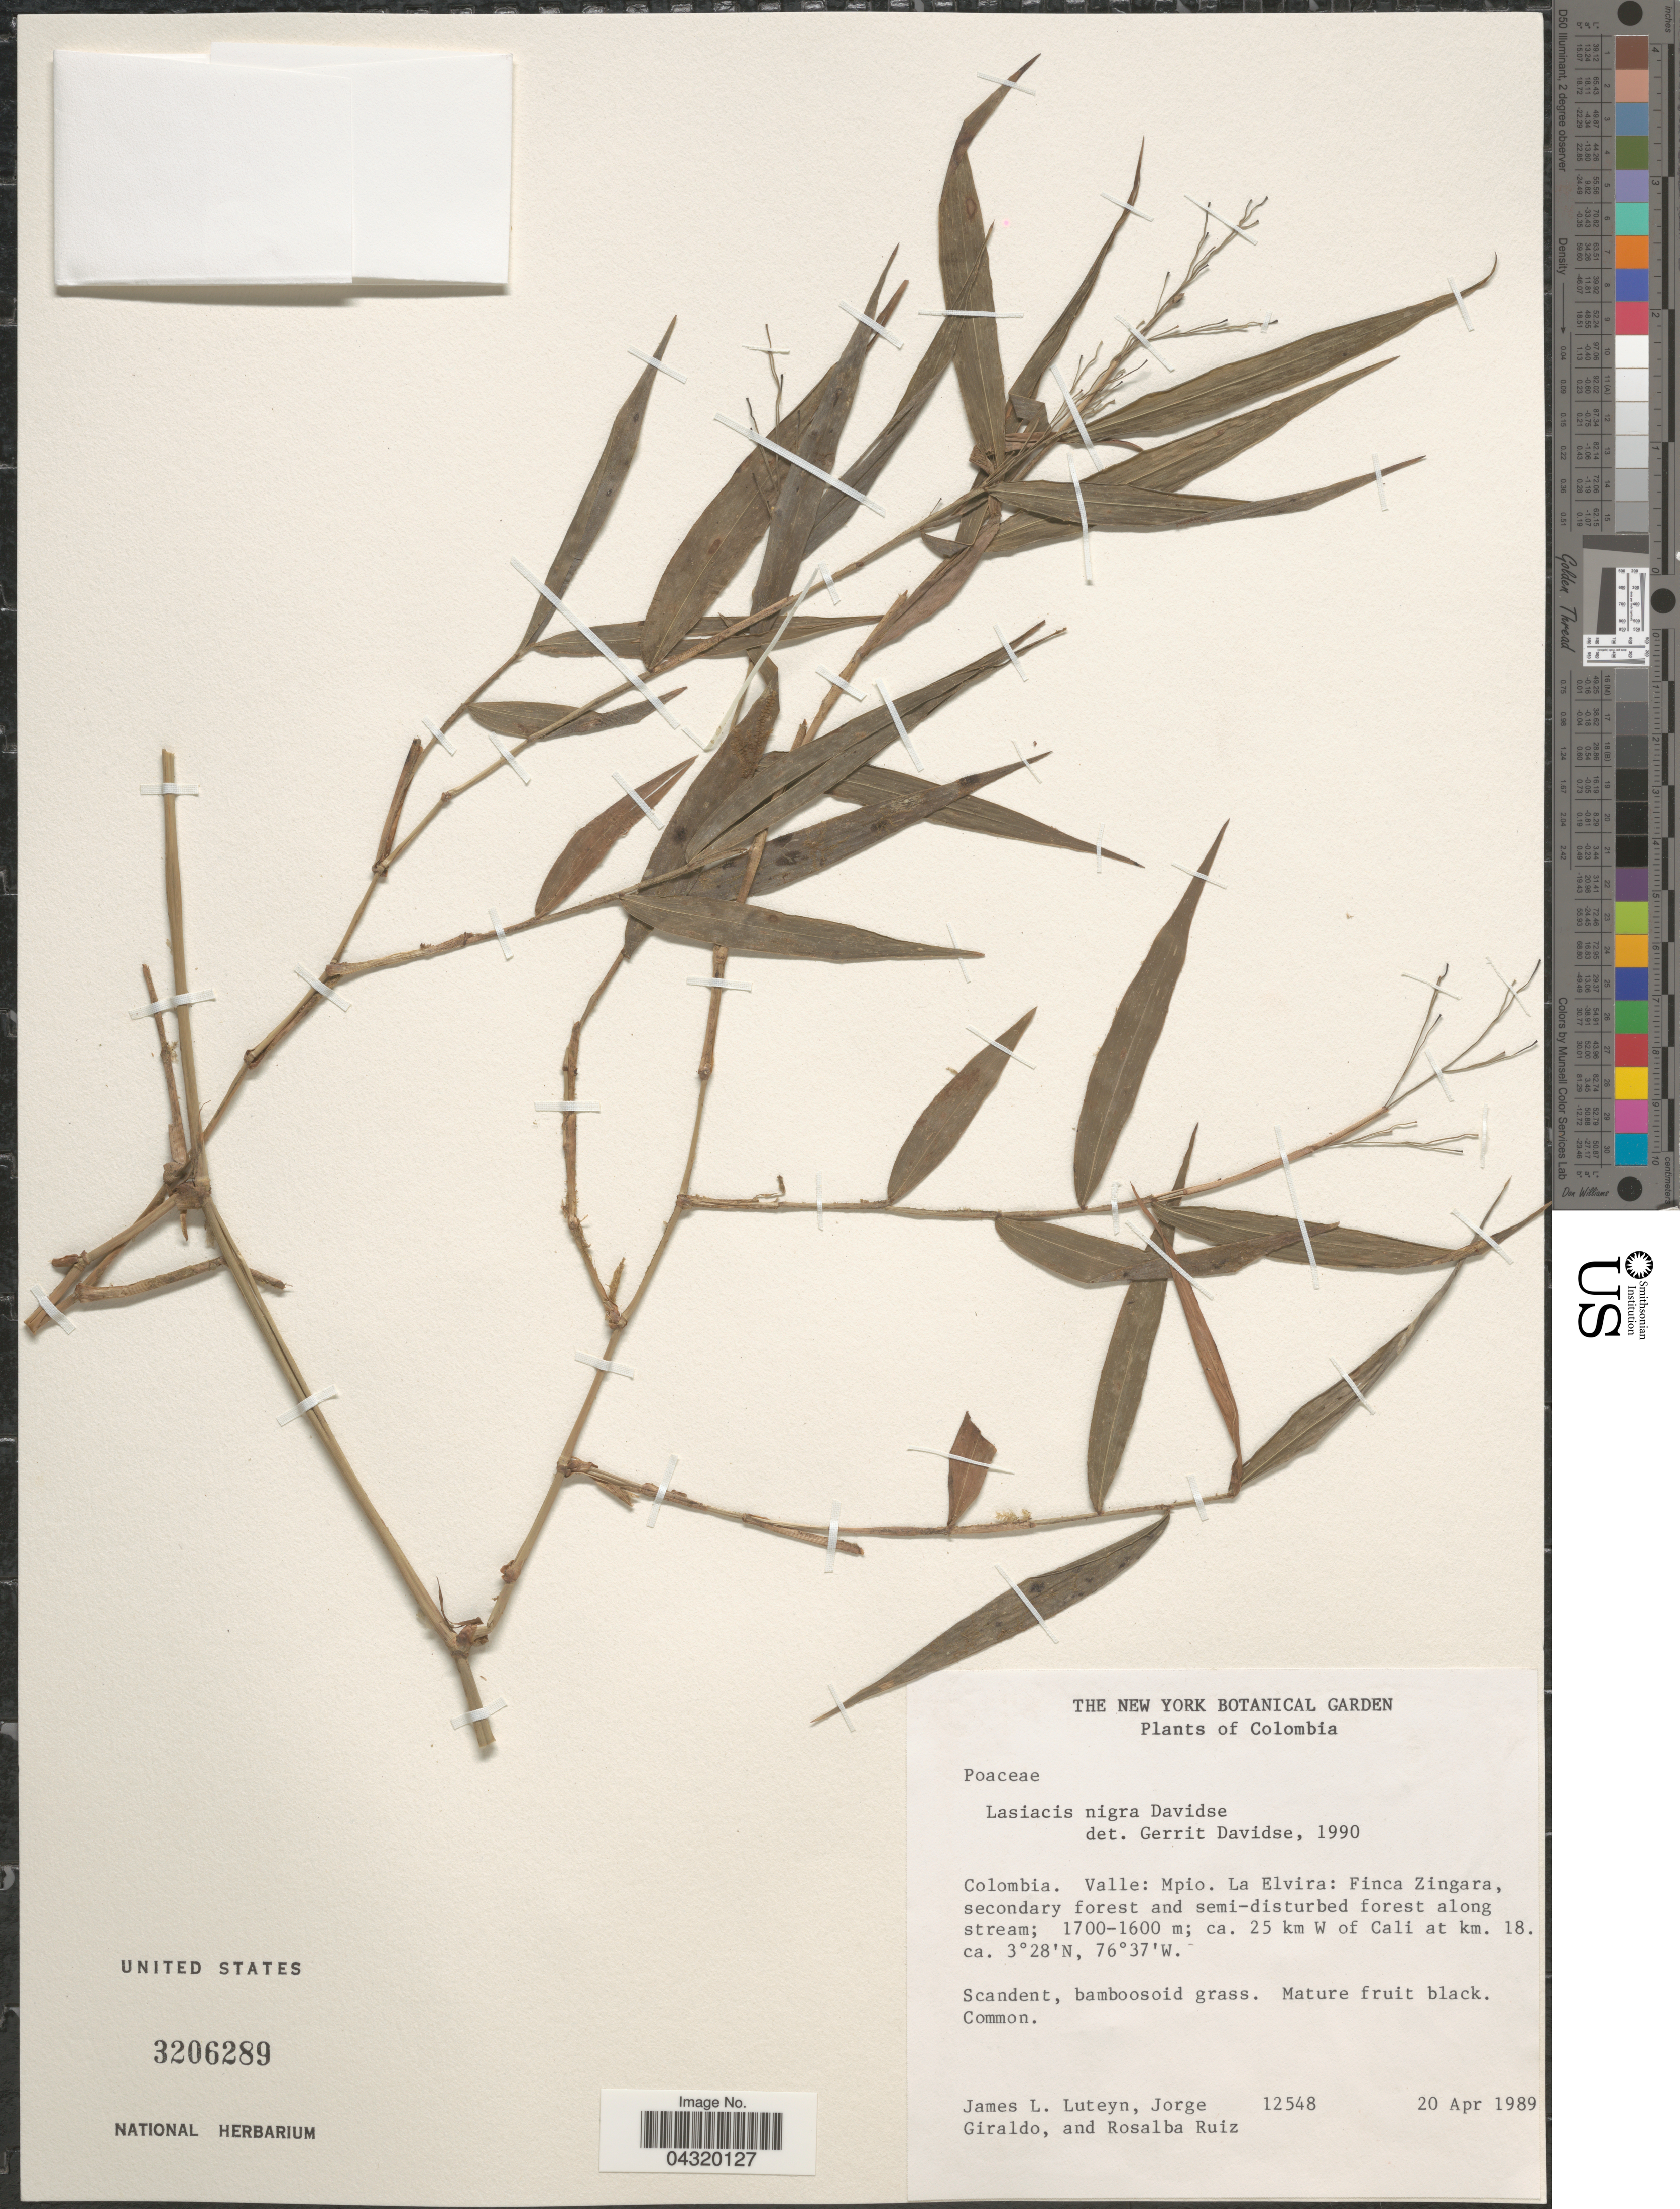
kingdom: Plantae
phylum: Tracheophyta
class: Liliopsida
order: Poales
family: Poaceae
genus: Lasiacis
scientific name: Lasiacis nigra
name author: Davidse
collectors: J. L. Luteyn, J. Giraldo & R. Ruiz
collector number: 12548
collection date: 1989-04-20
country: Colombia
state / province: Valle del Cauca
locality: Mpio. La Elvira: Finca Zingara; ca. 25 km W of Cali at km. 18.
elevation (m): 1600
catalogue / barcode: US 3206289